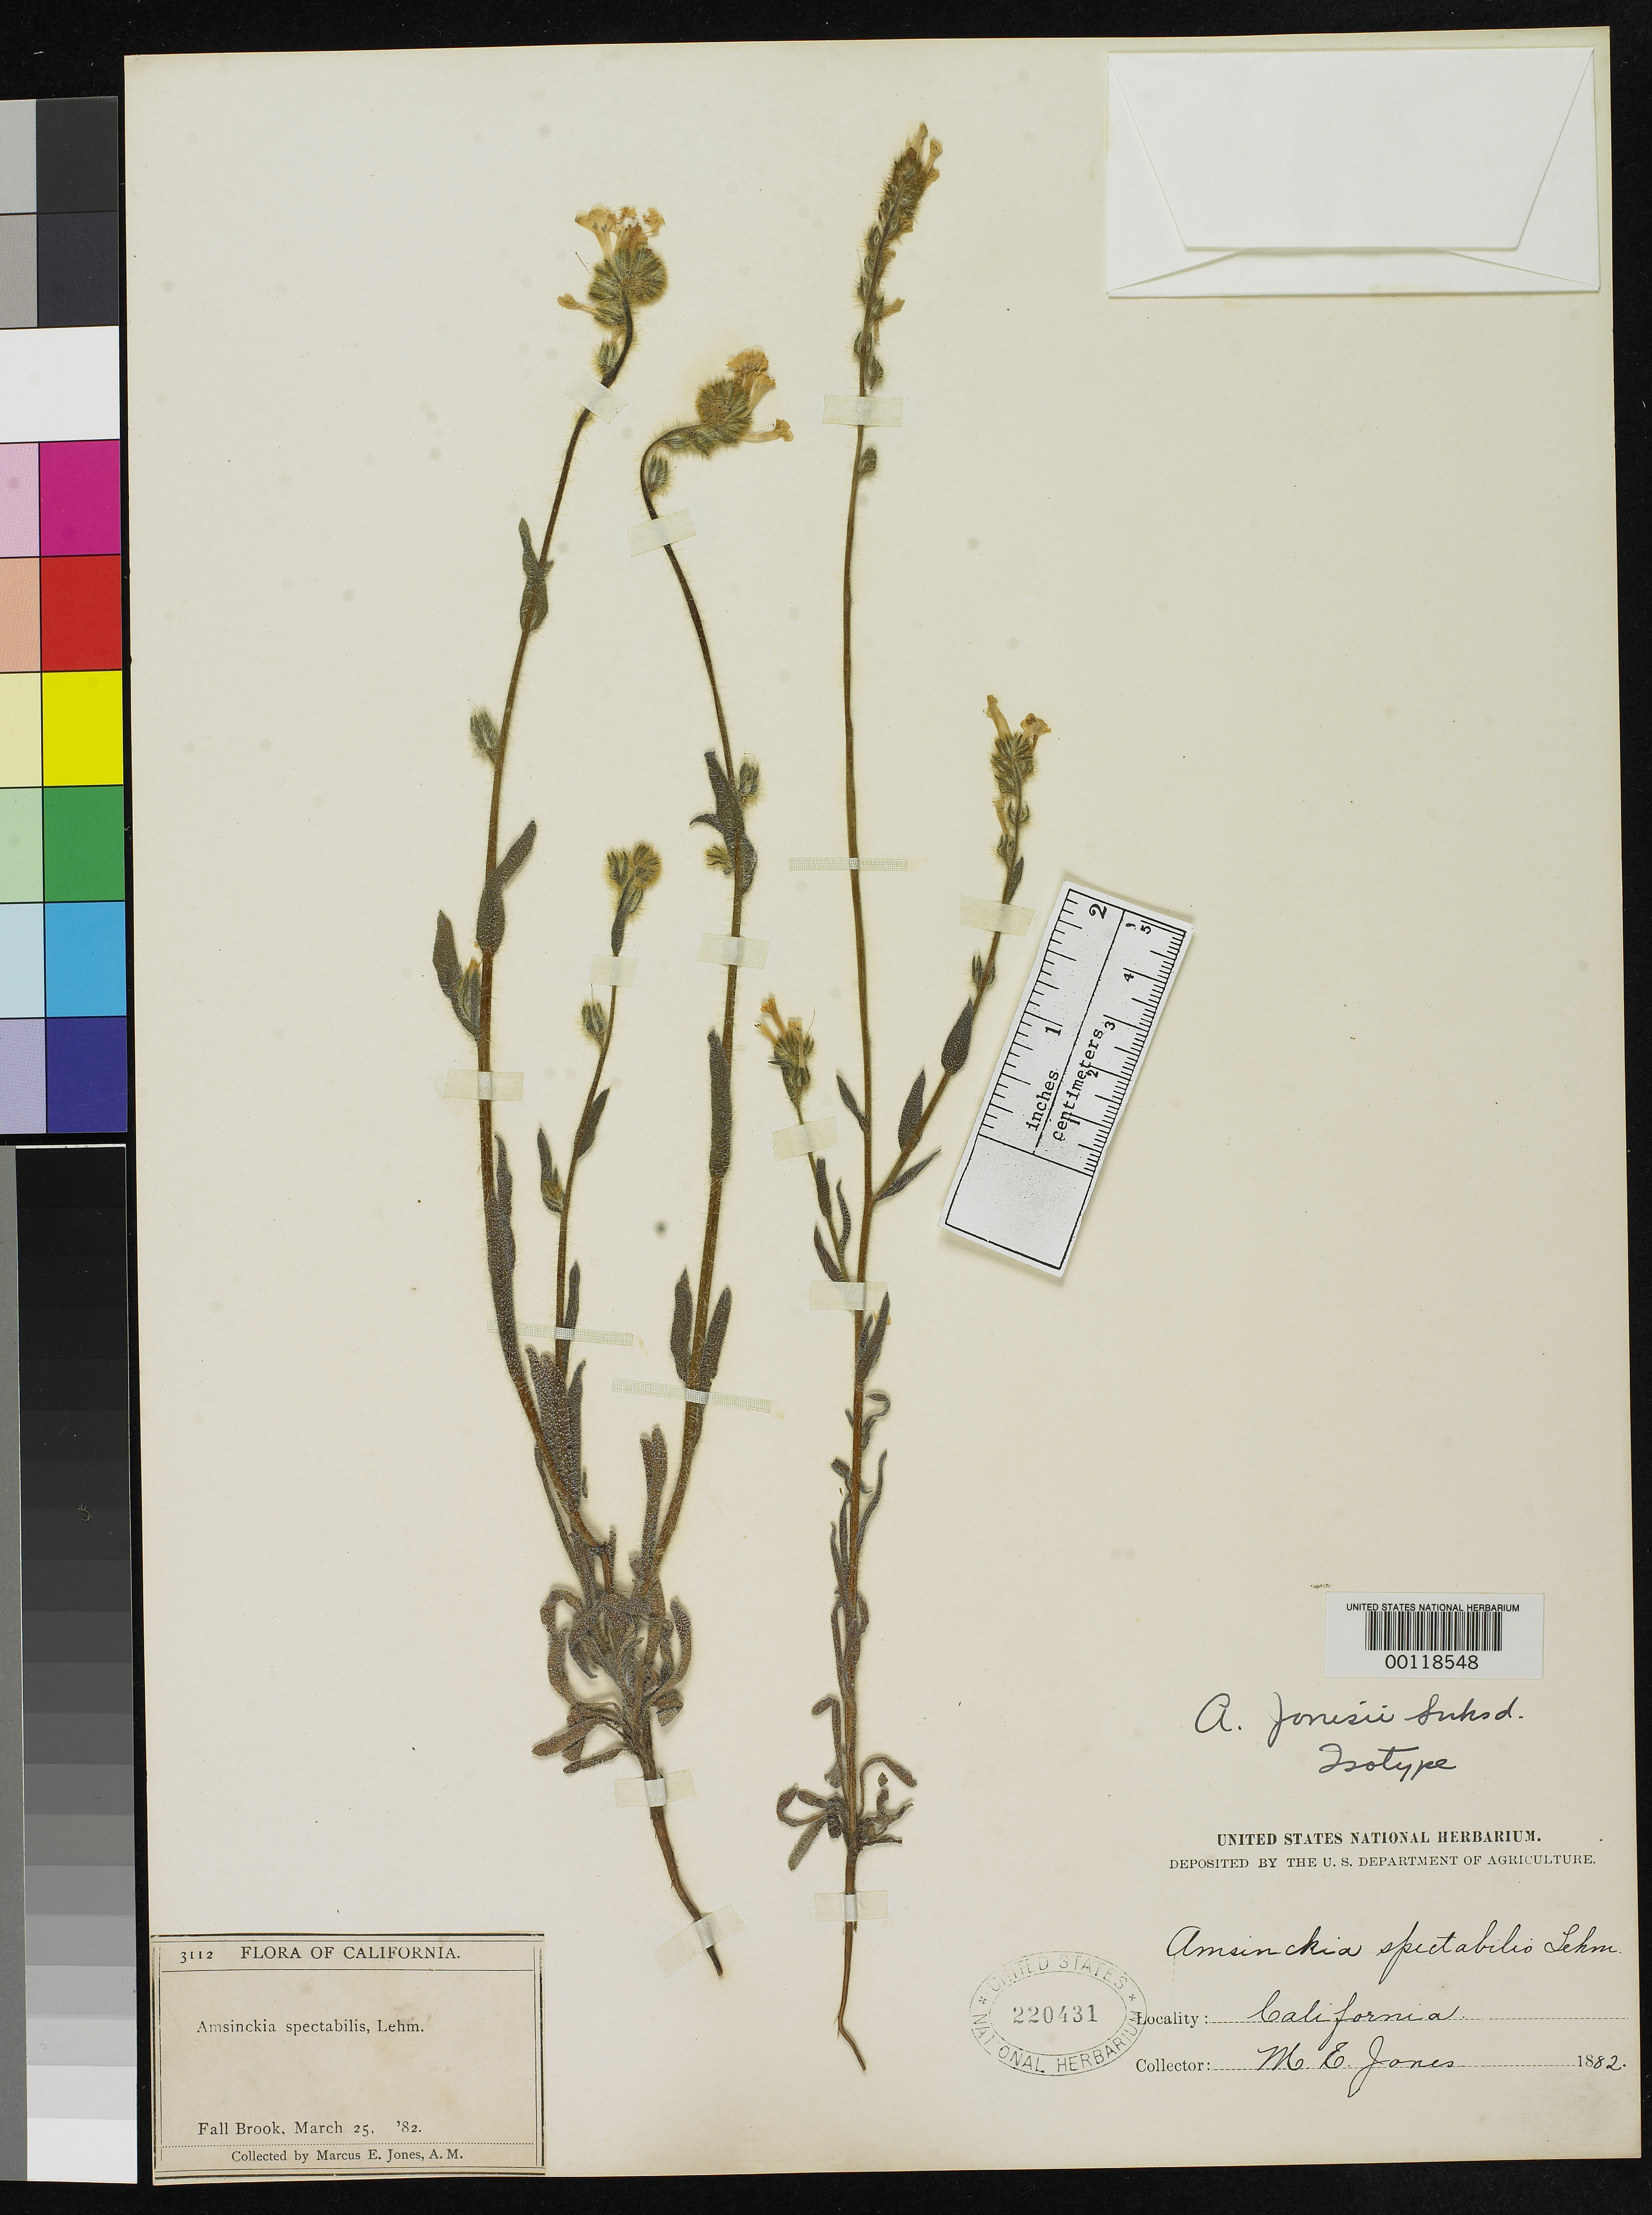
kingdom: Plantae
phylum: Tracheophyta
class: Magnoliopsida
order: Boraginales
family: Boraginaceae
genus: Amsinckia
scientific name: Amsinckia jonesii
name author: Suksd.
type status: Isotype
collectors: M. E. Jones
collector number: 3112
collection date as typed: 25 Mar 1882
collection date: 1882-03-25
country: United States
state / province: California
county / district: San Diego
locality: Fall Brook.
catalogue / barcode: US 220431